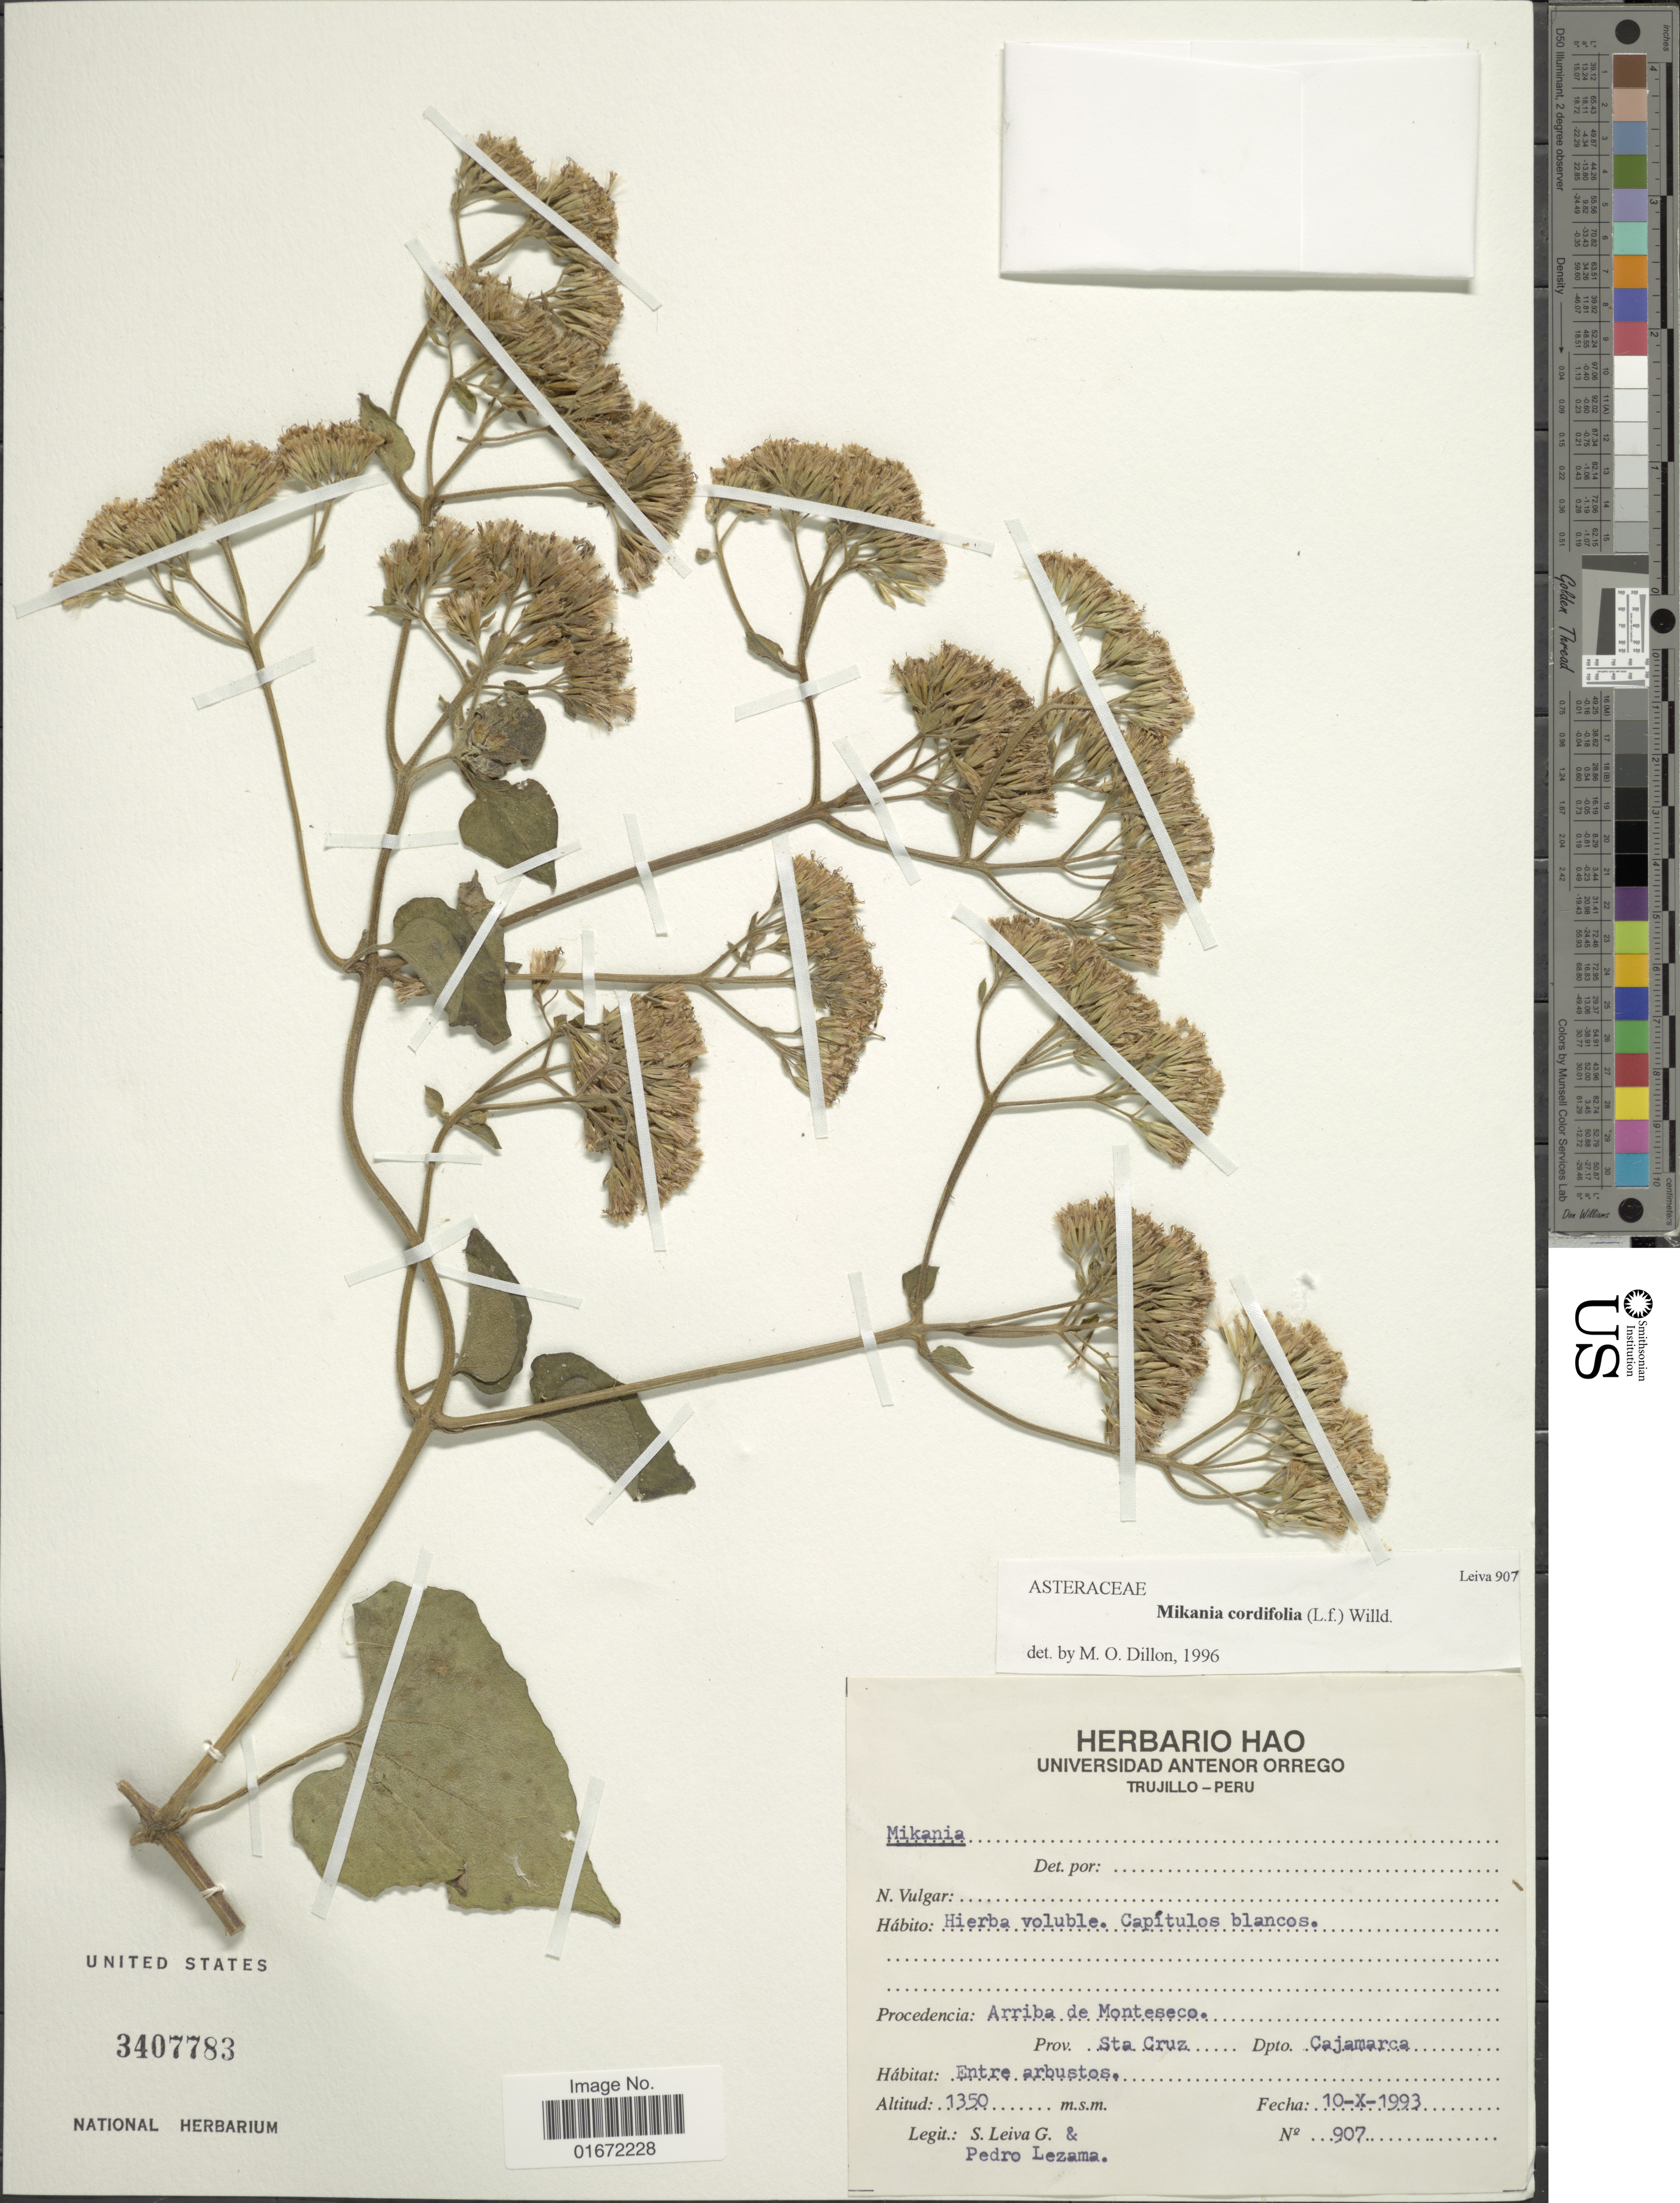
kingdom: Plantae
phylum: Tracheophyta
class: Magnoliopsida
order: Asterales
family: Asteraceae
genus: Mikania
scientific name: Mikania cordifolia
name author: Kunth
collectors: S. Leiva G. & P. Lezama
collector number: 907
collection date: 1993-10-10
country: Peru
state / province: Cajamarca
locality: Arriba de Monteseco. Prov. Sta Cruz. Dpto Cajamarca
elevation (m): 1350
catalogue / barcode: US 3407783